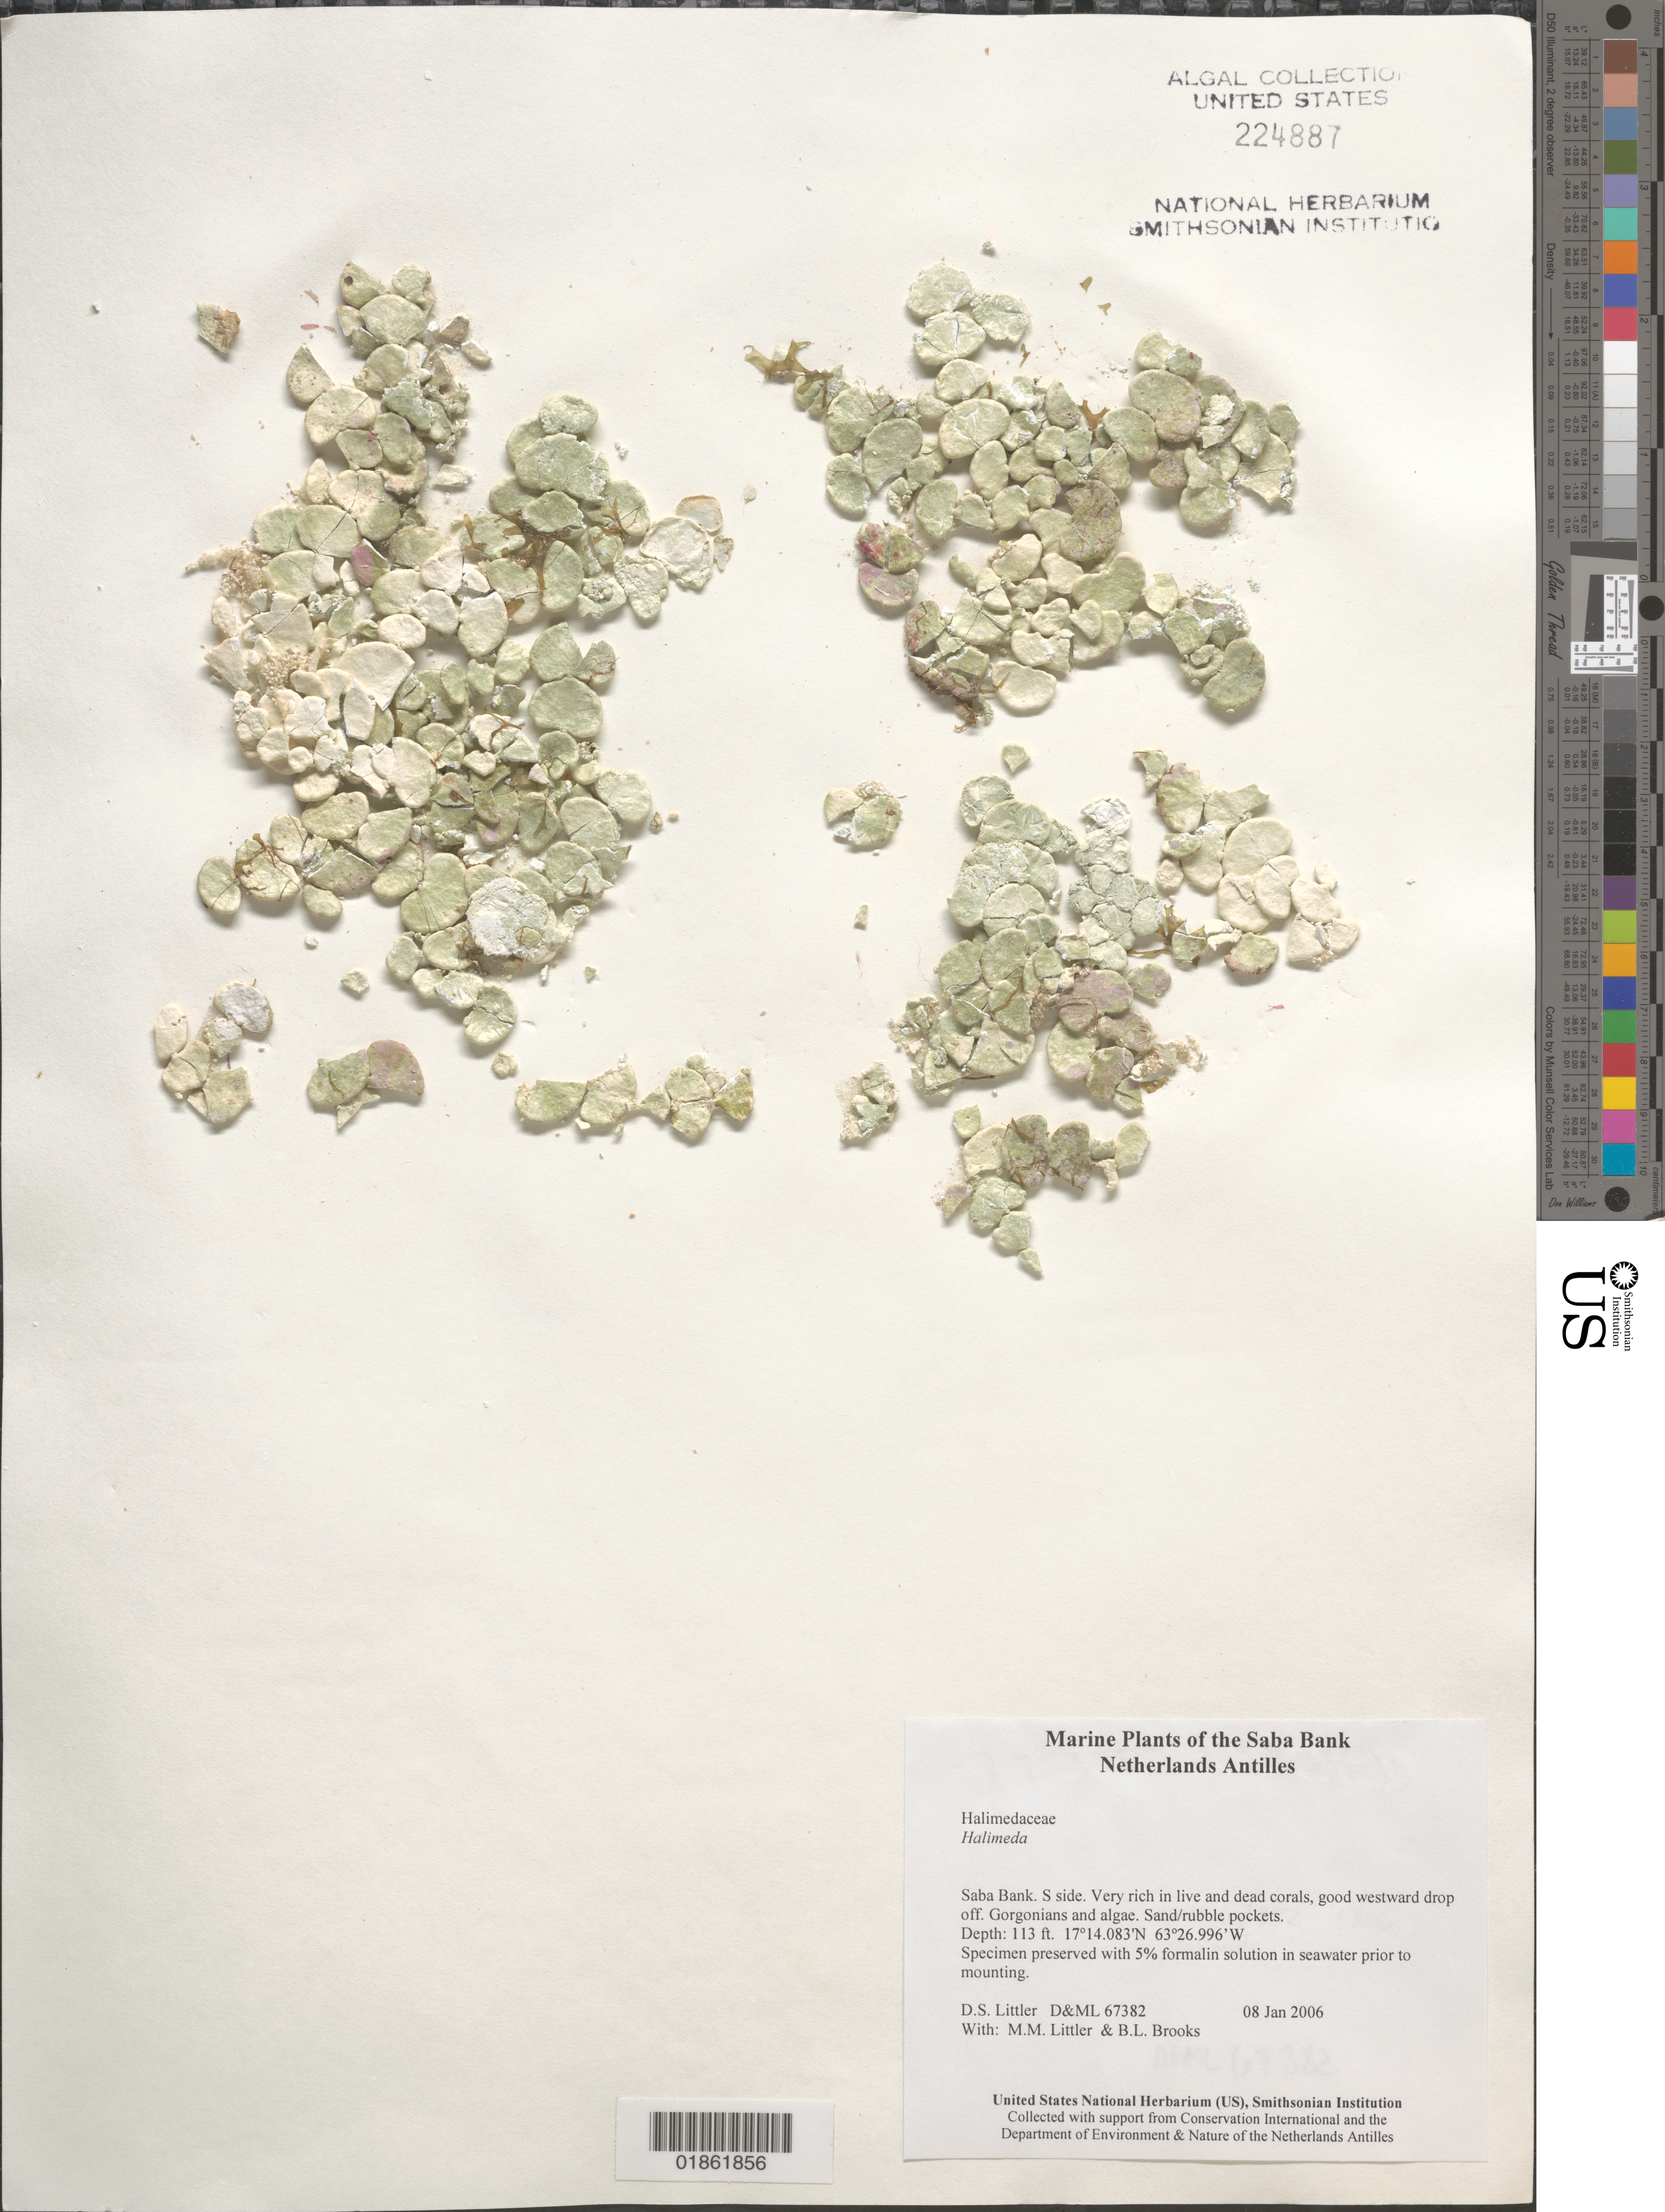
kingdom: Plantae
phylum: Chlorophyta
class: Ulvophyceae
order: Bryopsidales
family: Halimedaceae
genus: Halimeda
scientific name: Halimeda gracilis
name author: Harv. ex J. Agardh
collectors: D. S. Littler & M. M. Littler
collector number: D&ML 67382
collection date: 2006-01-08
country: Netherlands Antilles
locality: Saba Bank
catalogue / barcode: US 224887